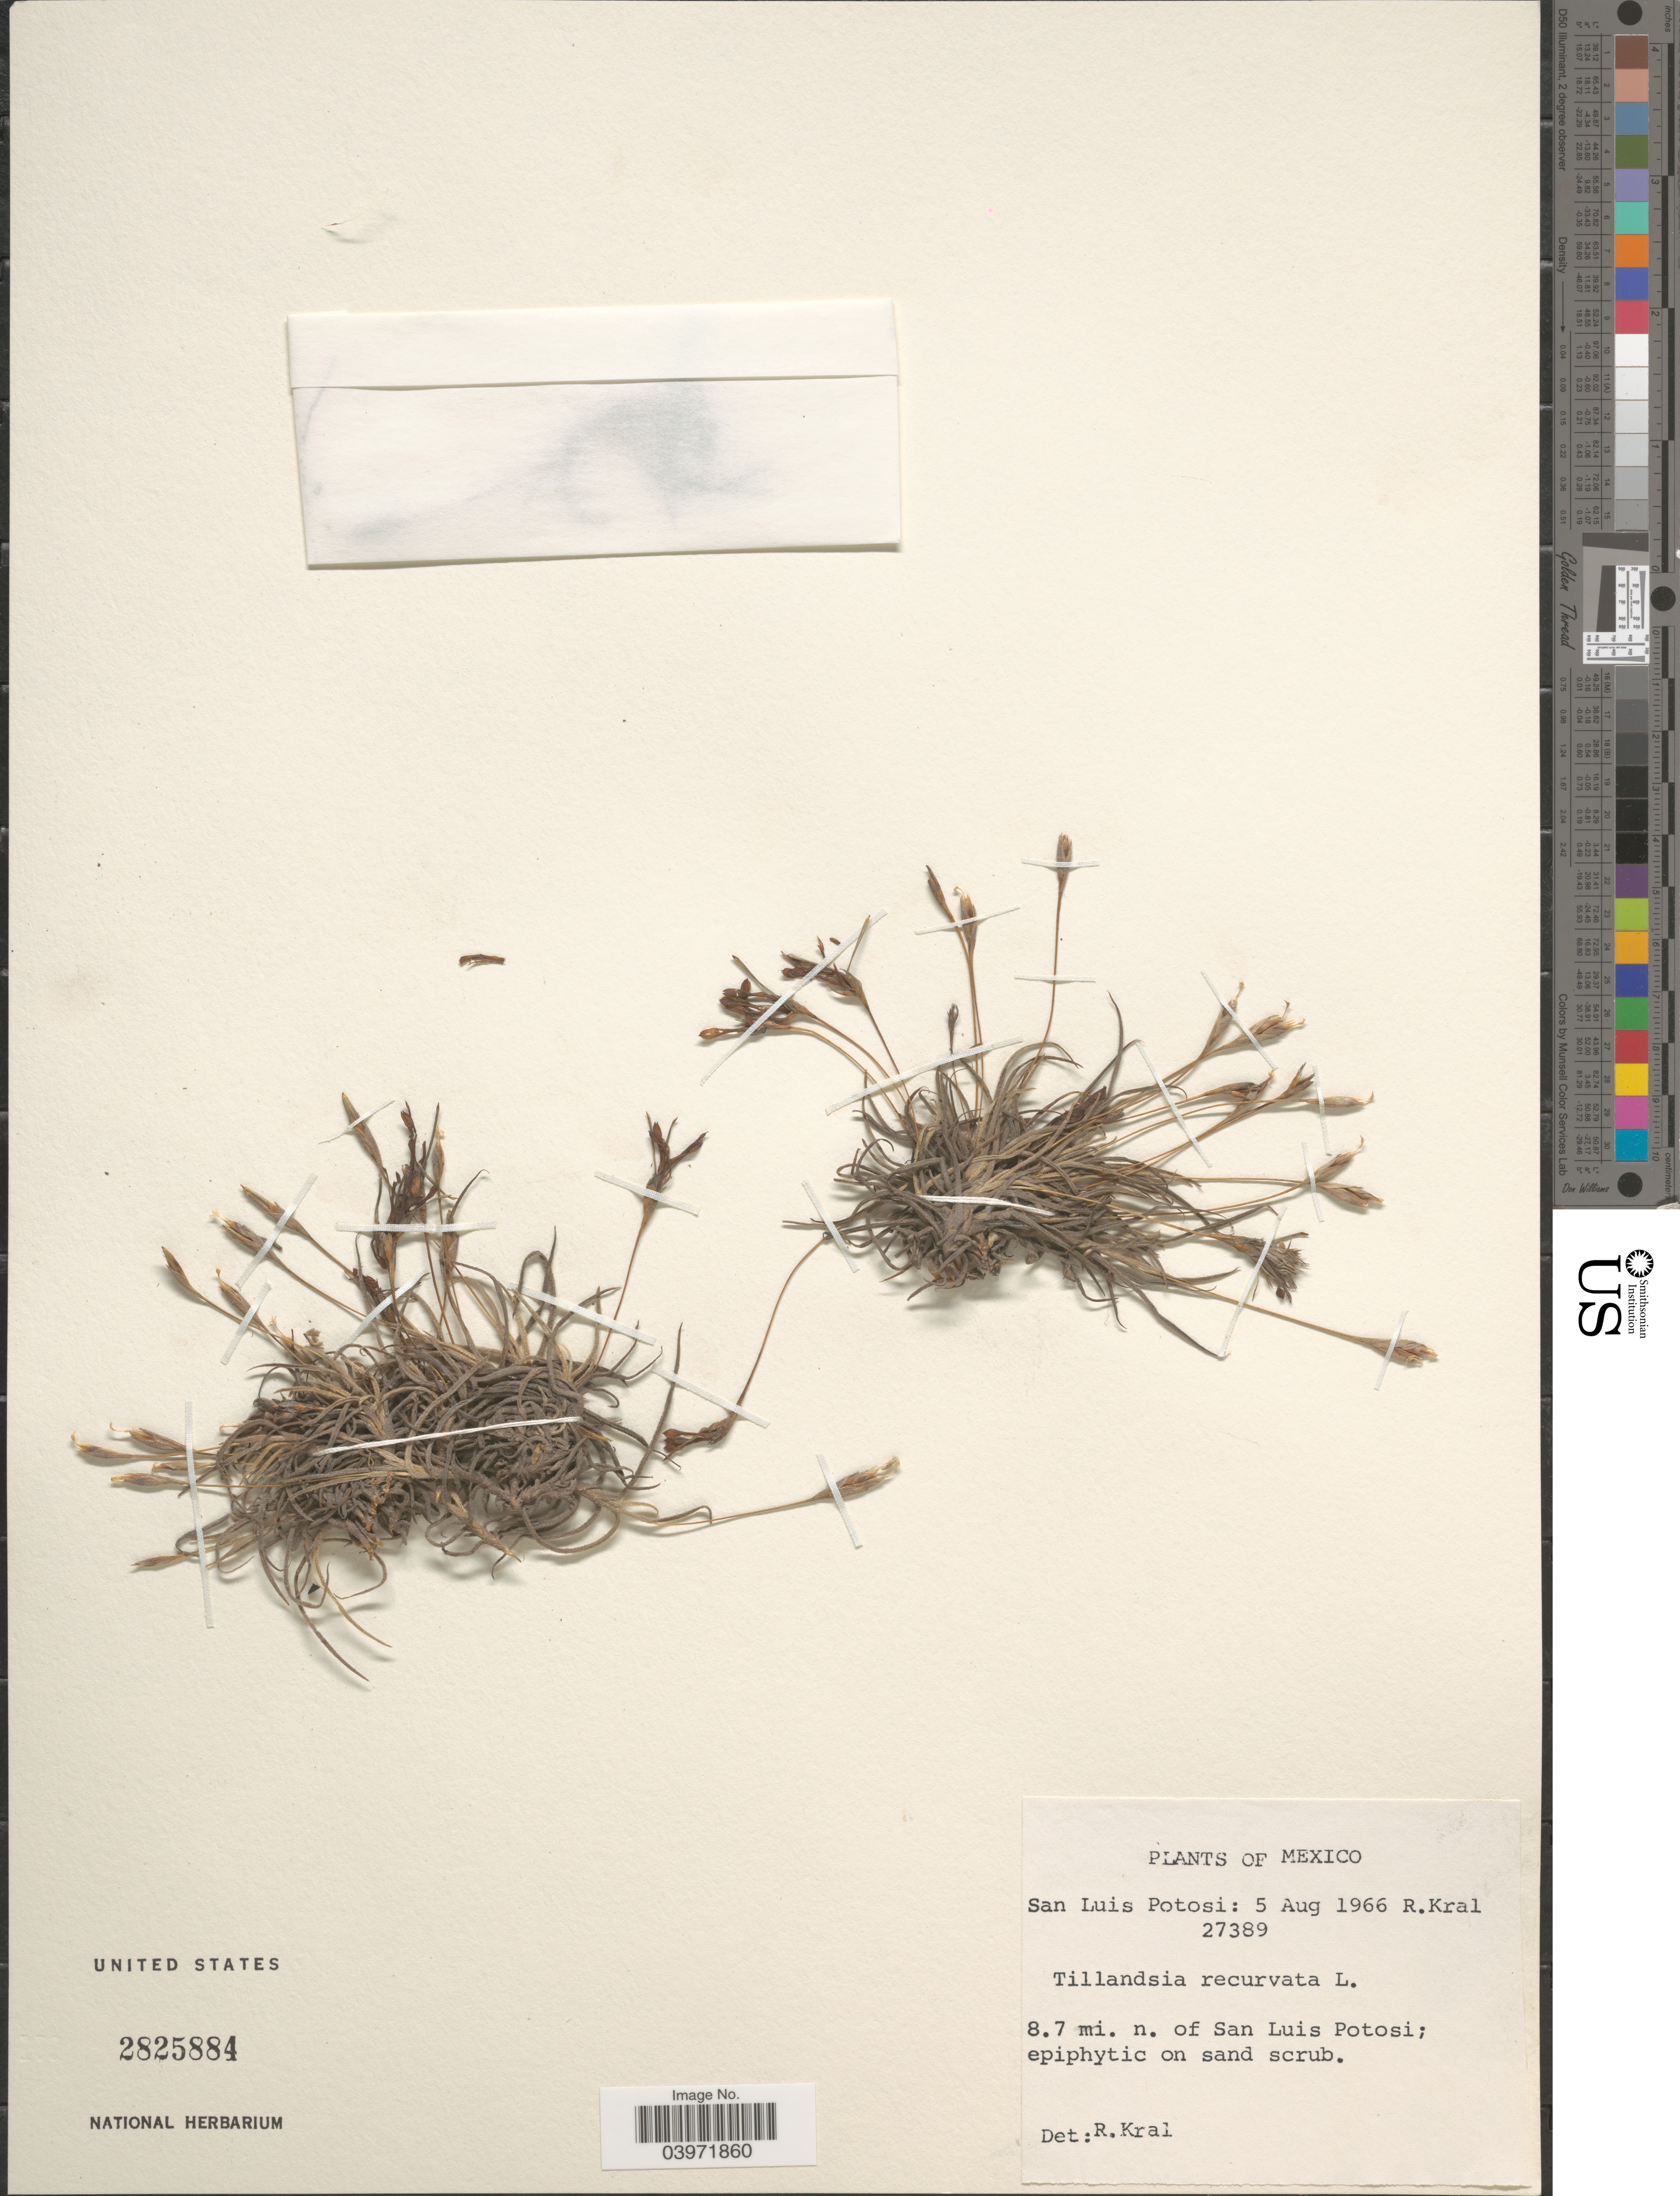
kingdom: Plantae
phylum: Tracheophyta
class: Liliopsida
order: Poales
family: Bromeliaceae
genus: Tillandsia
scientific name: Tillandsia recurvata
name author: L.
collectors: R. Kral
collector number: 27389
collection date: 1966-08-05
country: Mexico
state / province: San Luis Potosí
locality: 8.7 mi. n. of San Luis Potosi.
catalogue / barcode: US 2825884